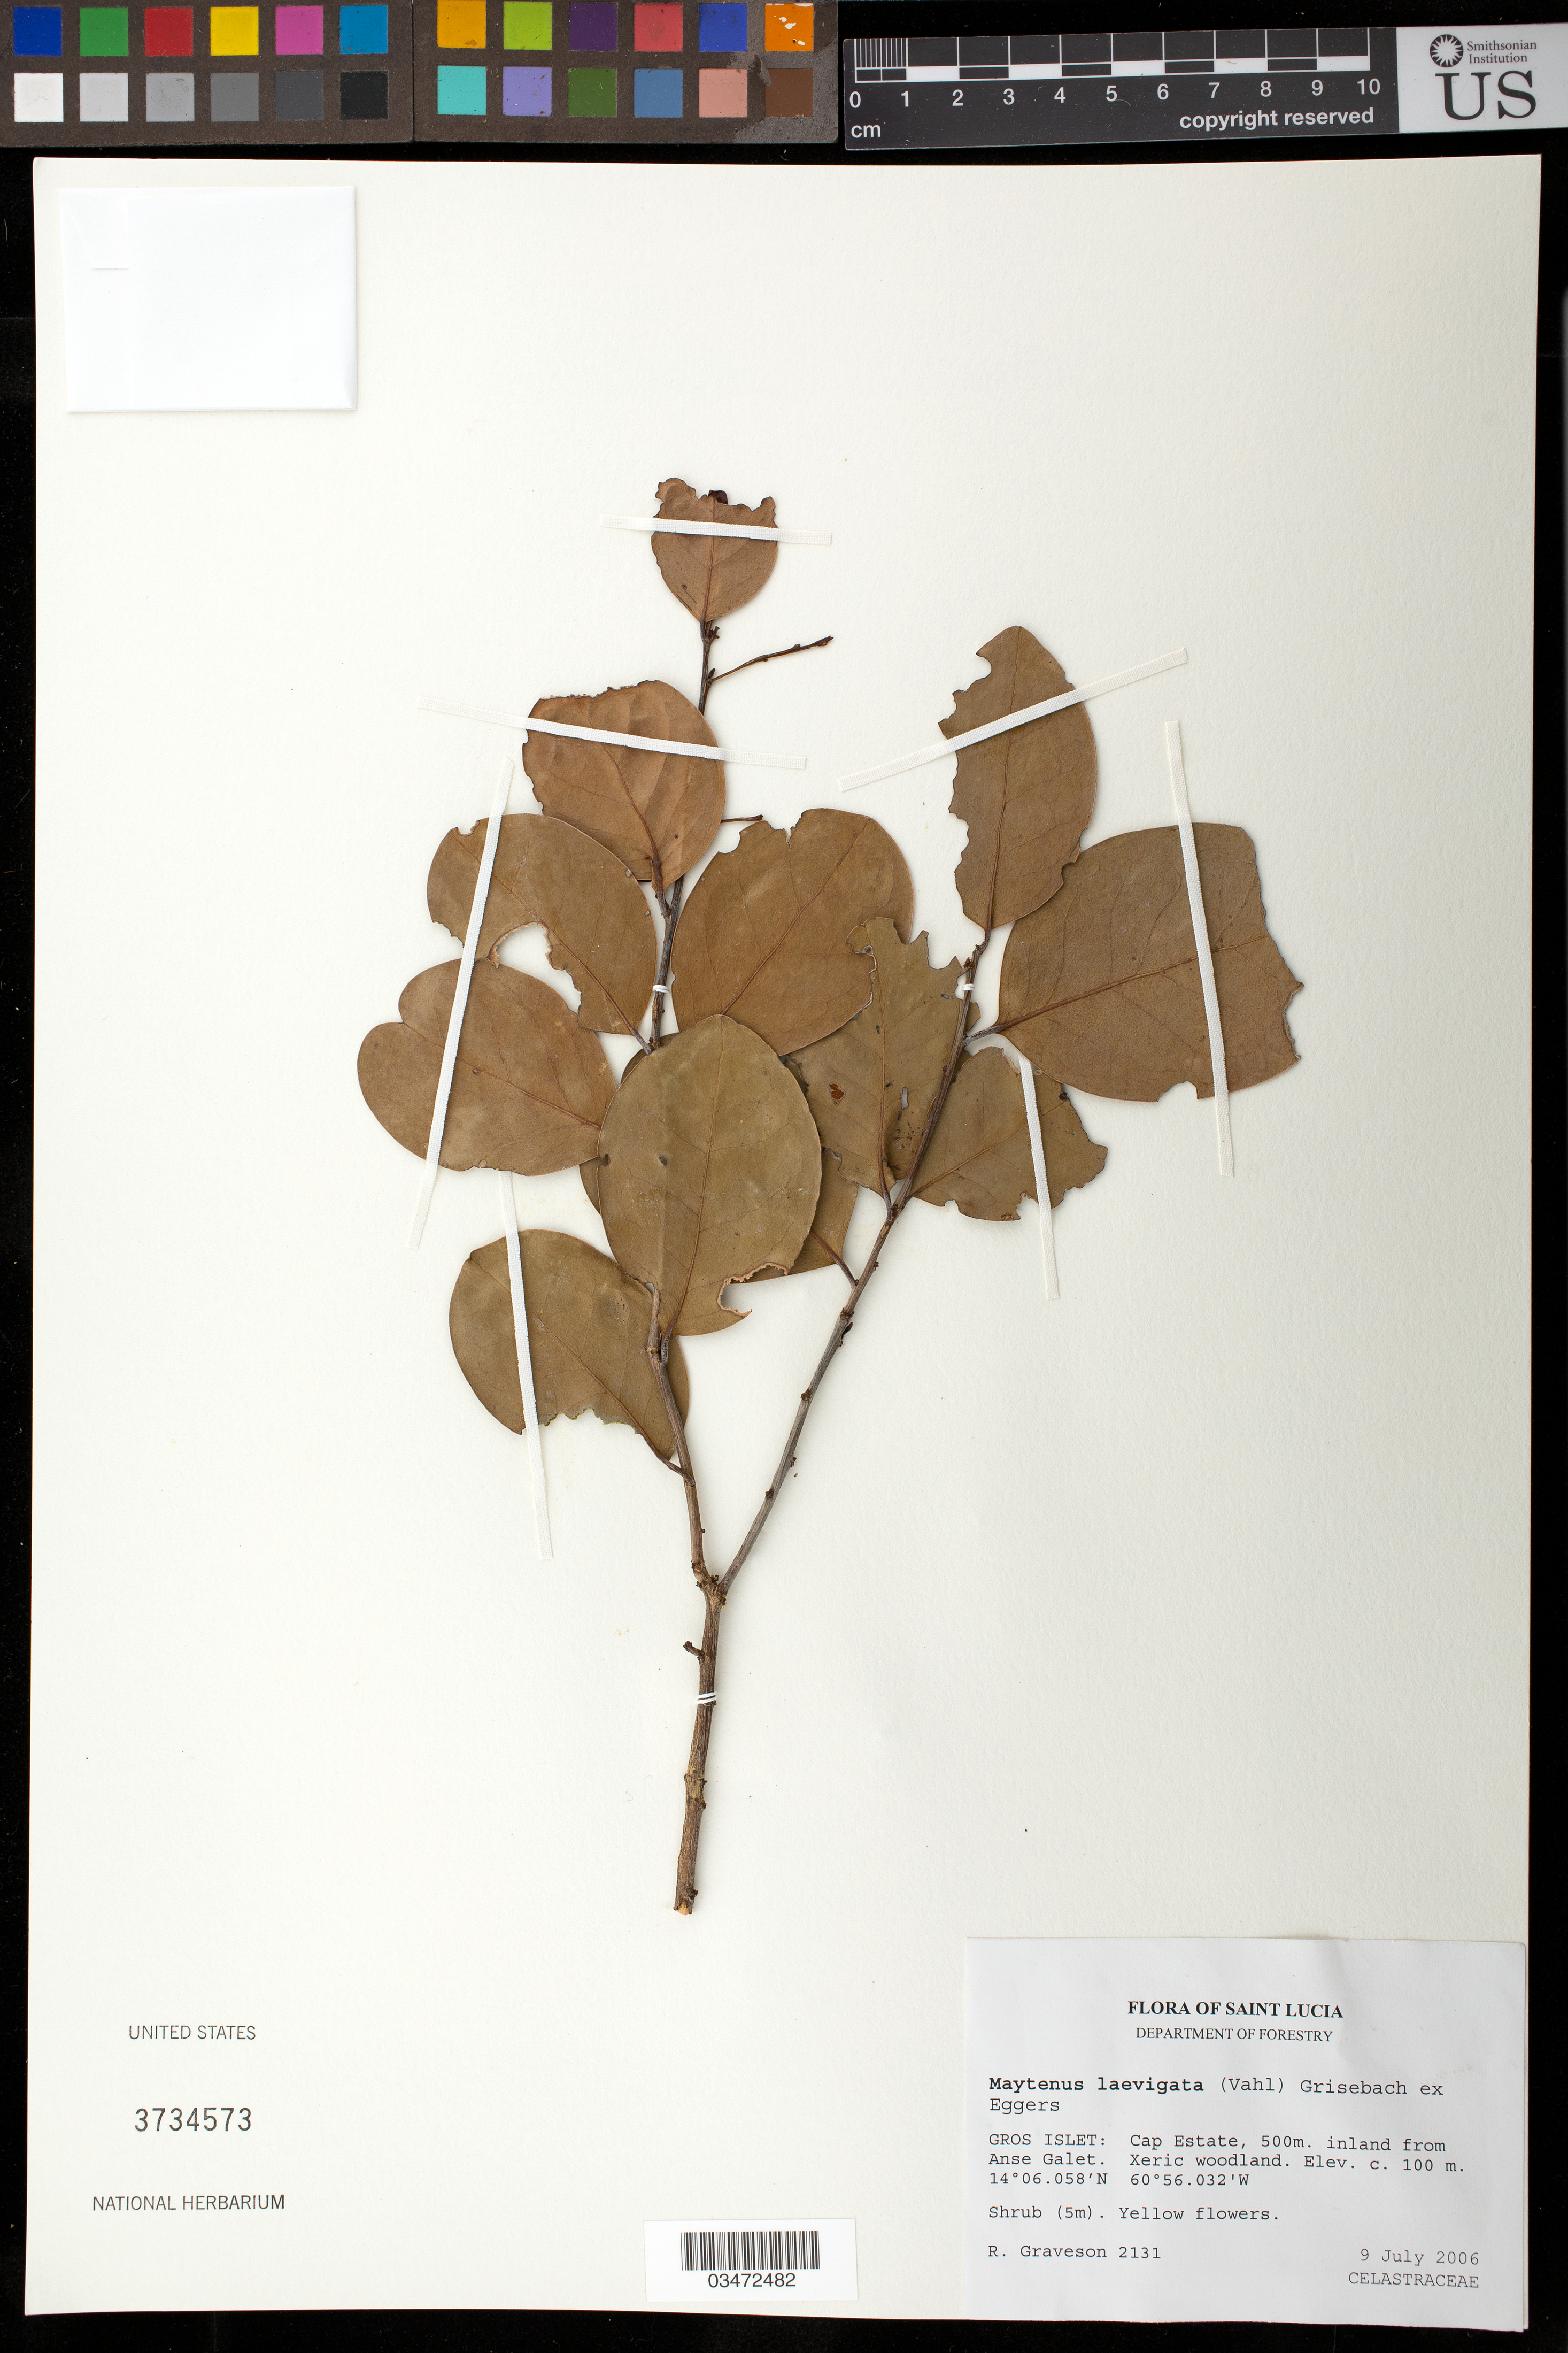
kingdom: Plantae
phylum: Tracheophyta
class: Magnoliopsida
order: Celastrales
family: Celastraceae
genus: Maytenus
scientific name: Maytenus laevigatus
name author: (Vahl) Griseb. ex Eggers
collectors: R. Graveson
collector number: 2131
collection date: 2006-07-09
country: St. Lucia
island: St. Lucia I.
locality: Gros Islet: Cap Estate, 500 m inland from Anse Galet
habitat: Xeric woodland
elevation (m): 100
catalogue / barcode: US 3734573